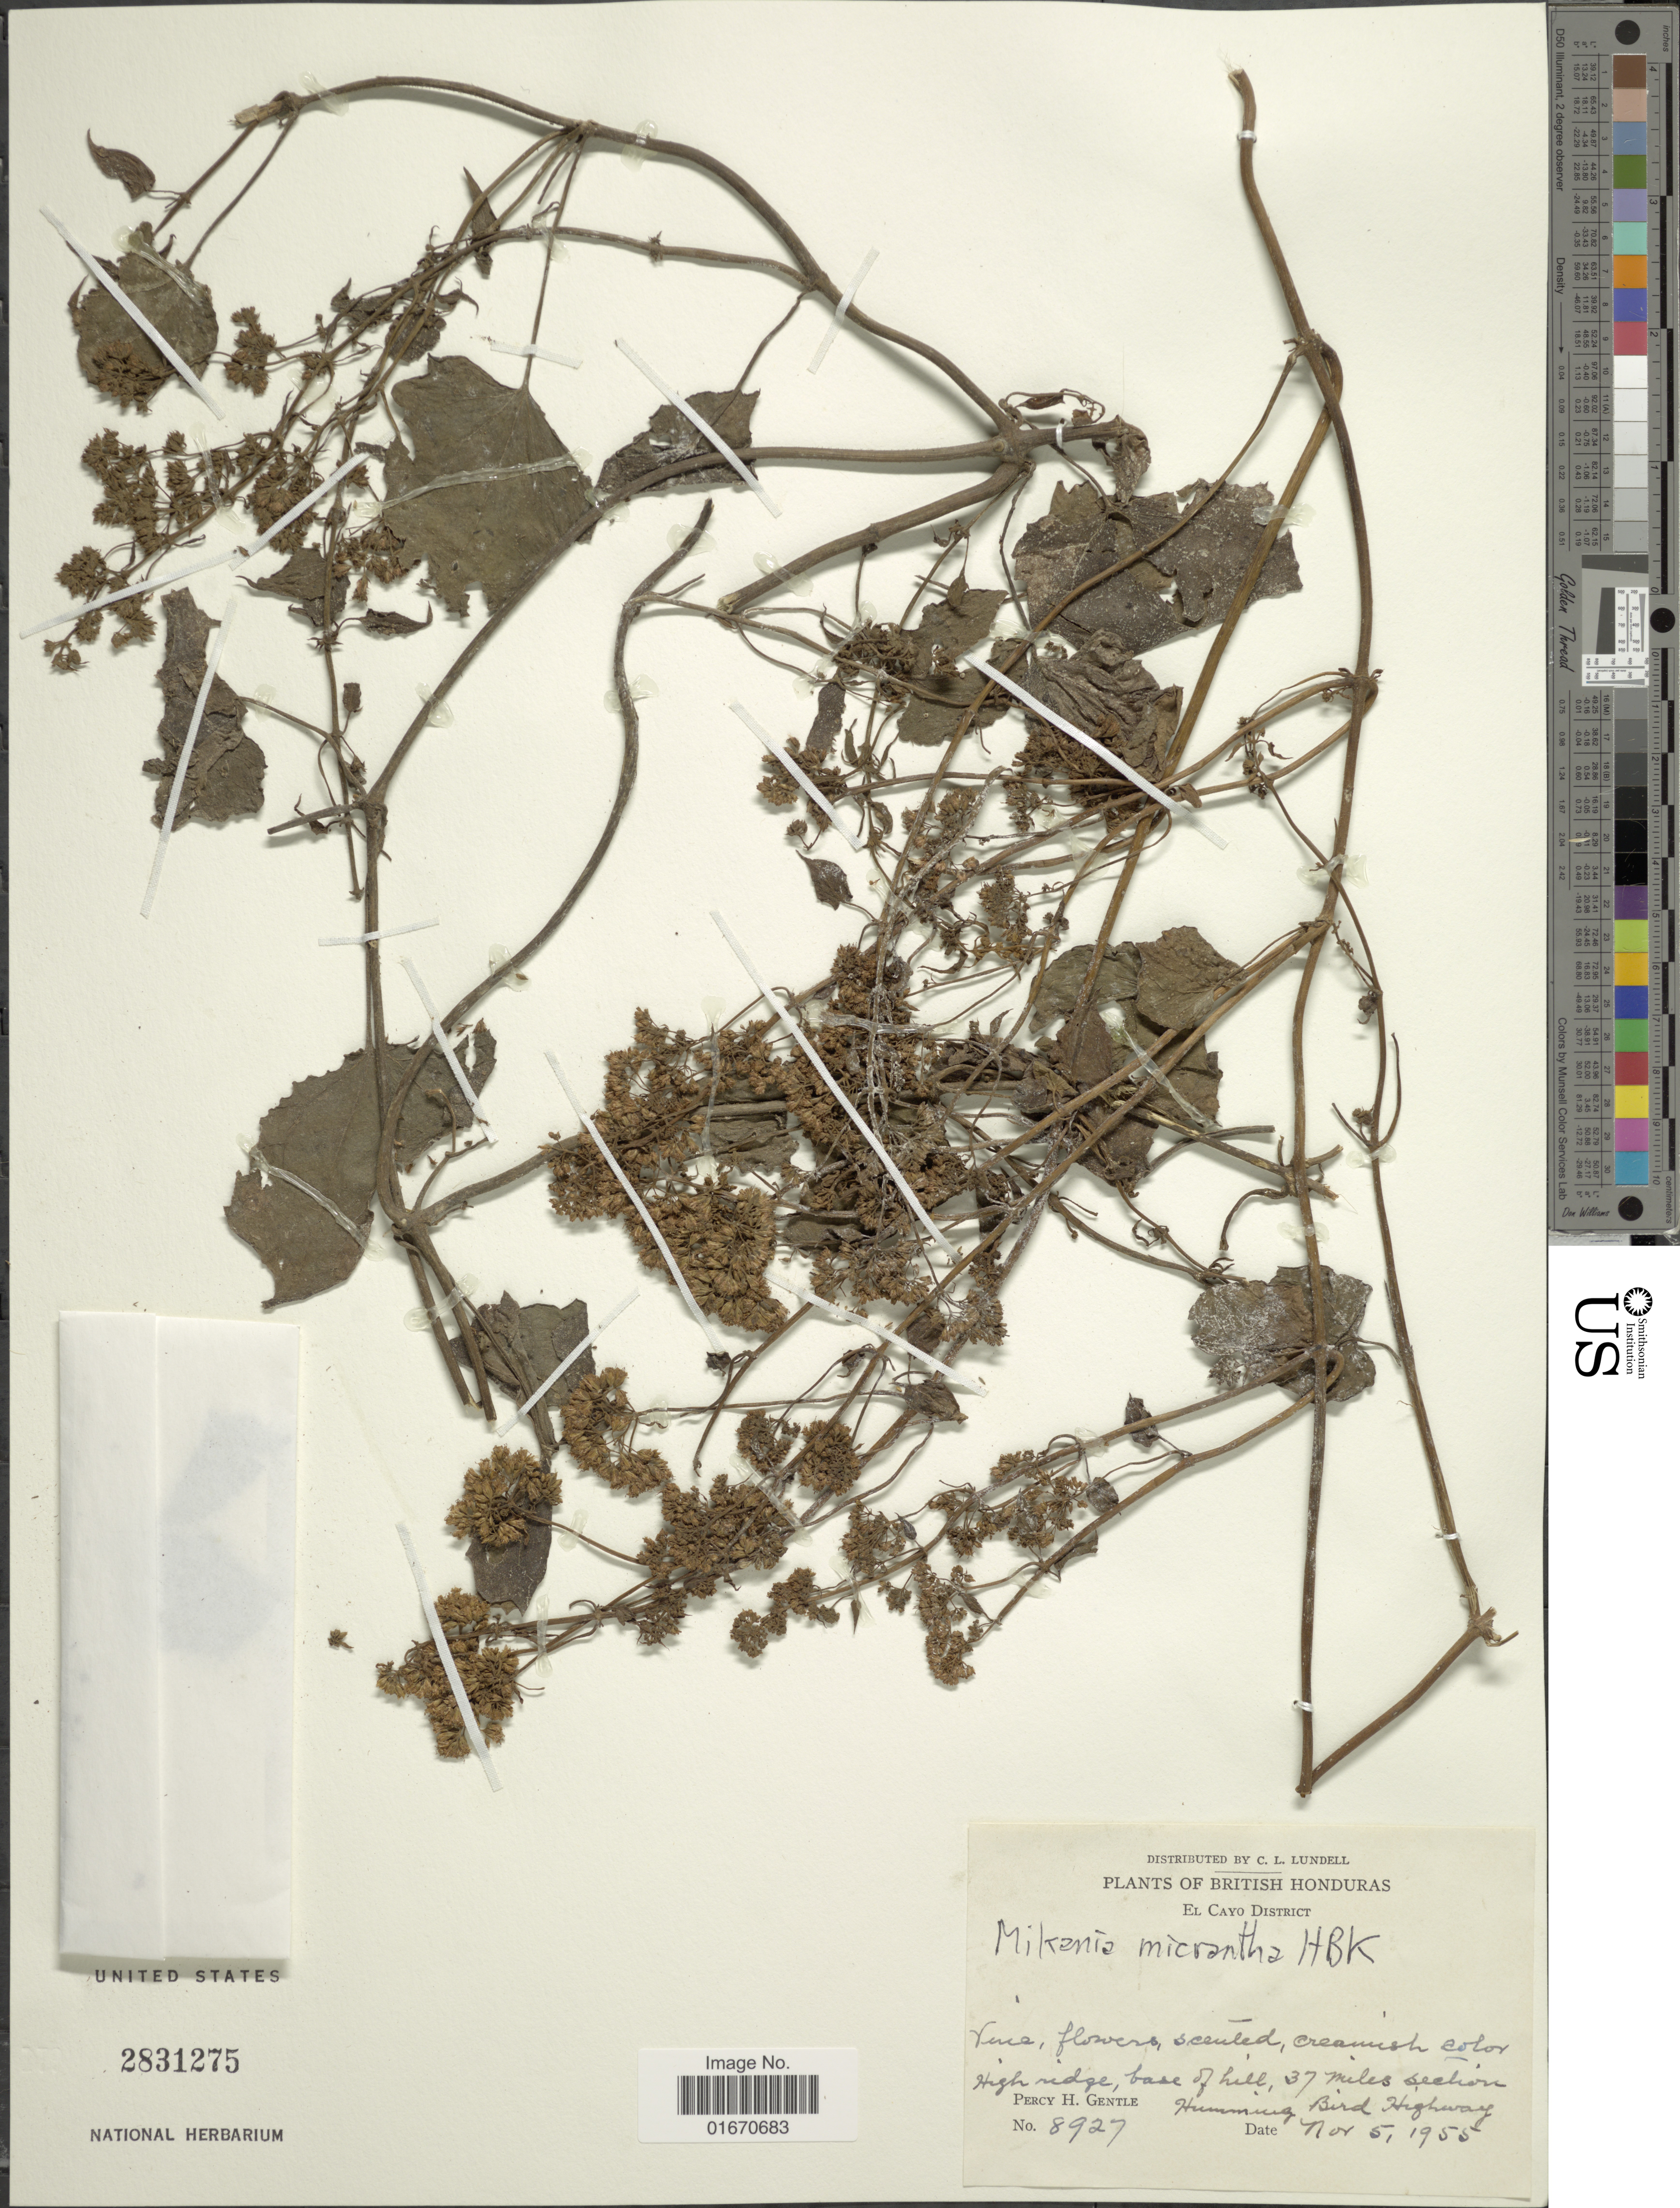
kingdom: Plantae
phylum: Tracheophyta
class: Magnoliopsida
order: Asterales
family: Asteraceae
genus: Mikania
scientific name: Mikania micrantha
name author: Kunth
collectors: P. H. Gentle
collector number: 8927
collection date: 1955-11-05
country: Belize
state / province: Cayo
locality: British Honduras, El Cayo District, 37 miles section Humming Bird Highway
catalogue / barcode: US 2831275